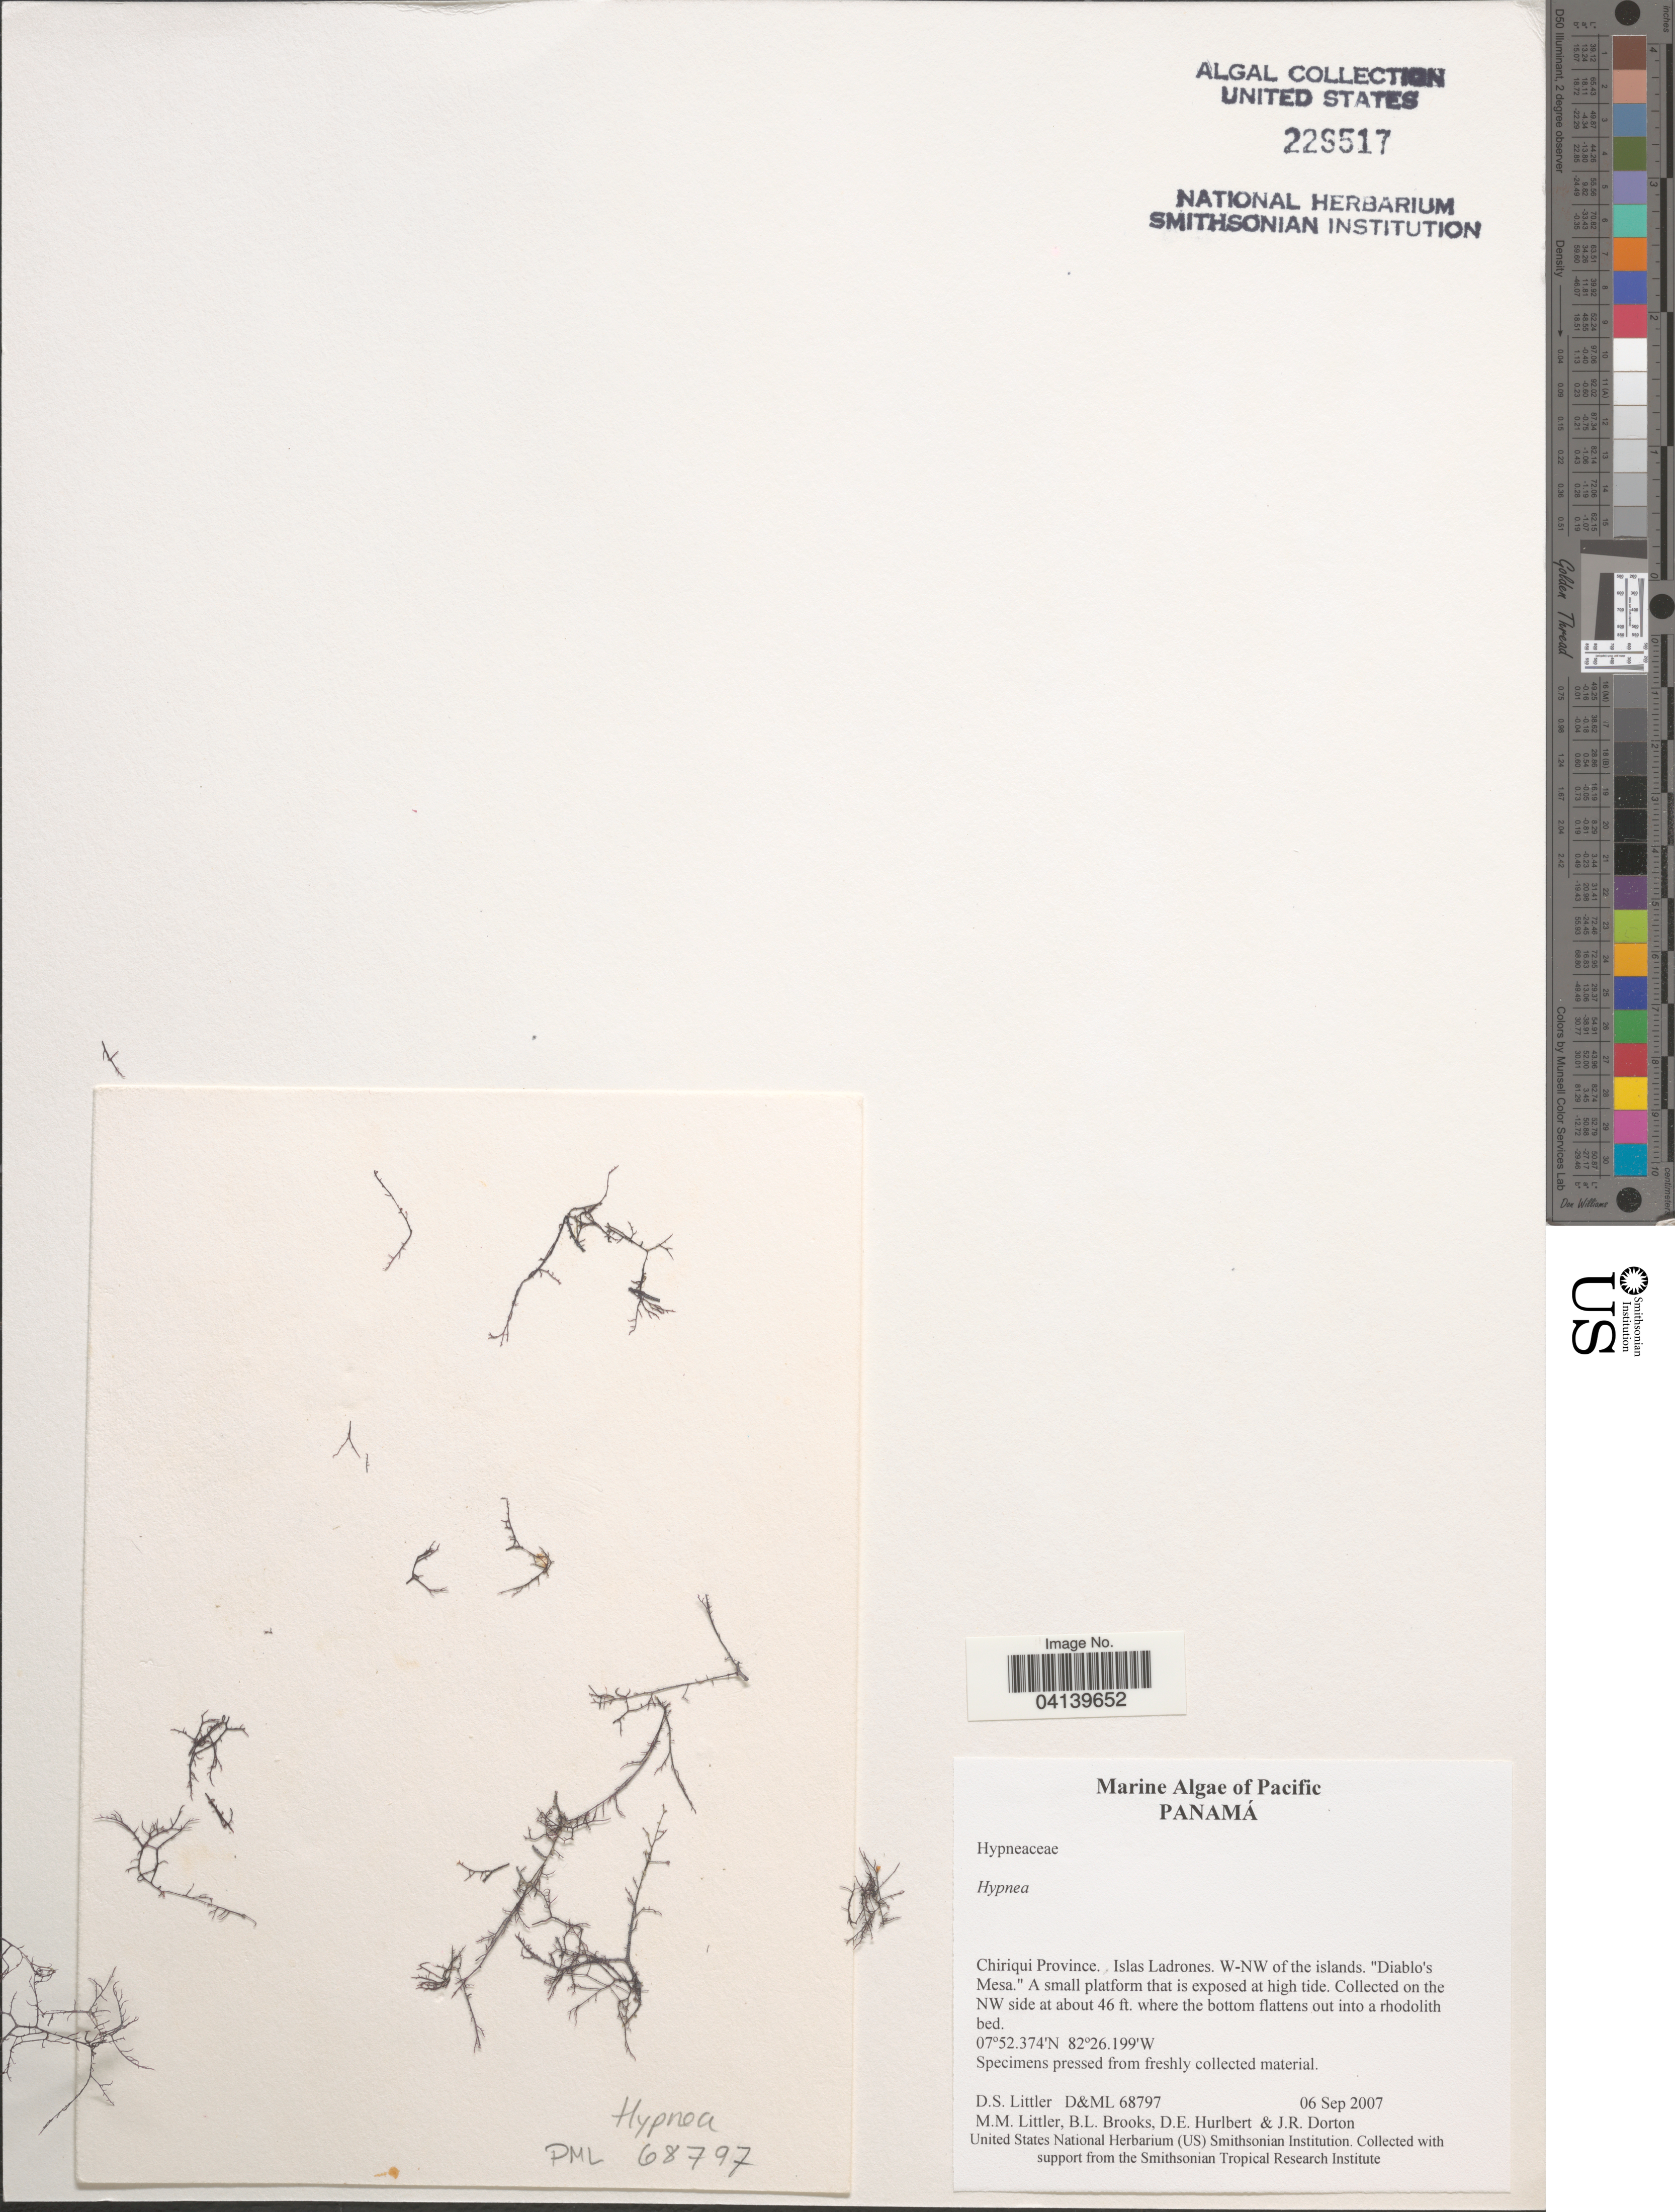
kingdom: Plantae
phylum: Rhodophyta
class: Florideophyceae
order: Gigartinales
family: Cystocloniaceae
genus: Hypnea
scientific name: Hypnea sp.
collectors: D. S. Littler, B. Brooks, D. Hurlbert & J. Dorton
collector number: D&ML68797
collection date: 2007-09-06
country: Panama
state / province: Chiriqui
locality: Islas Ladrones. W-NW of the islands. "Diablo's Mesa". A small platform that is exposed at high tide. Collected on the NW side at about 46 ft. where the bottom flattens out into a rhodolith bed.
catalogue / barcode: US 229517